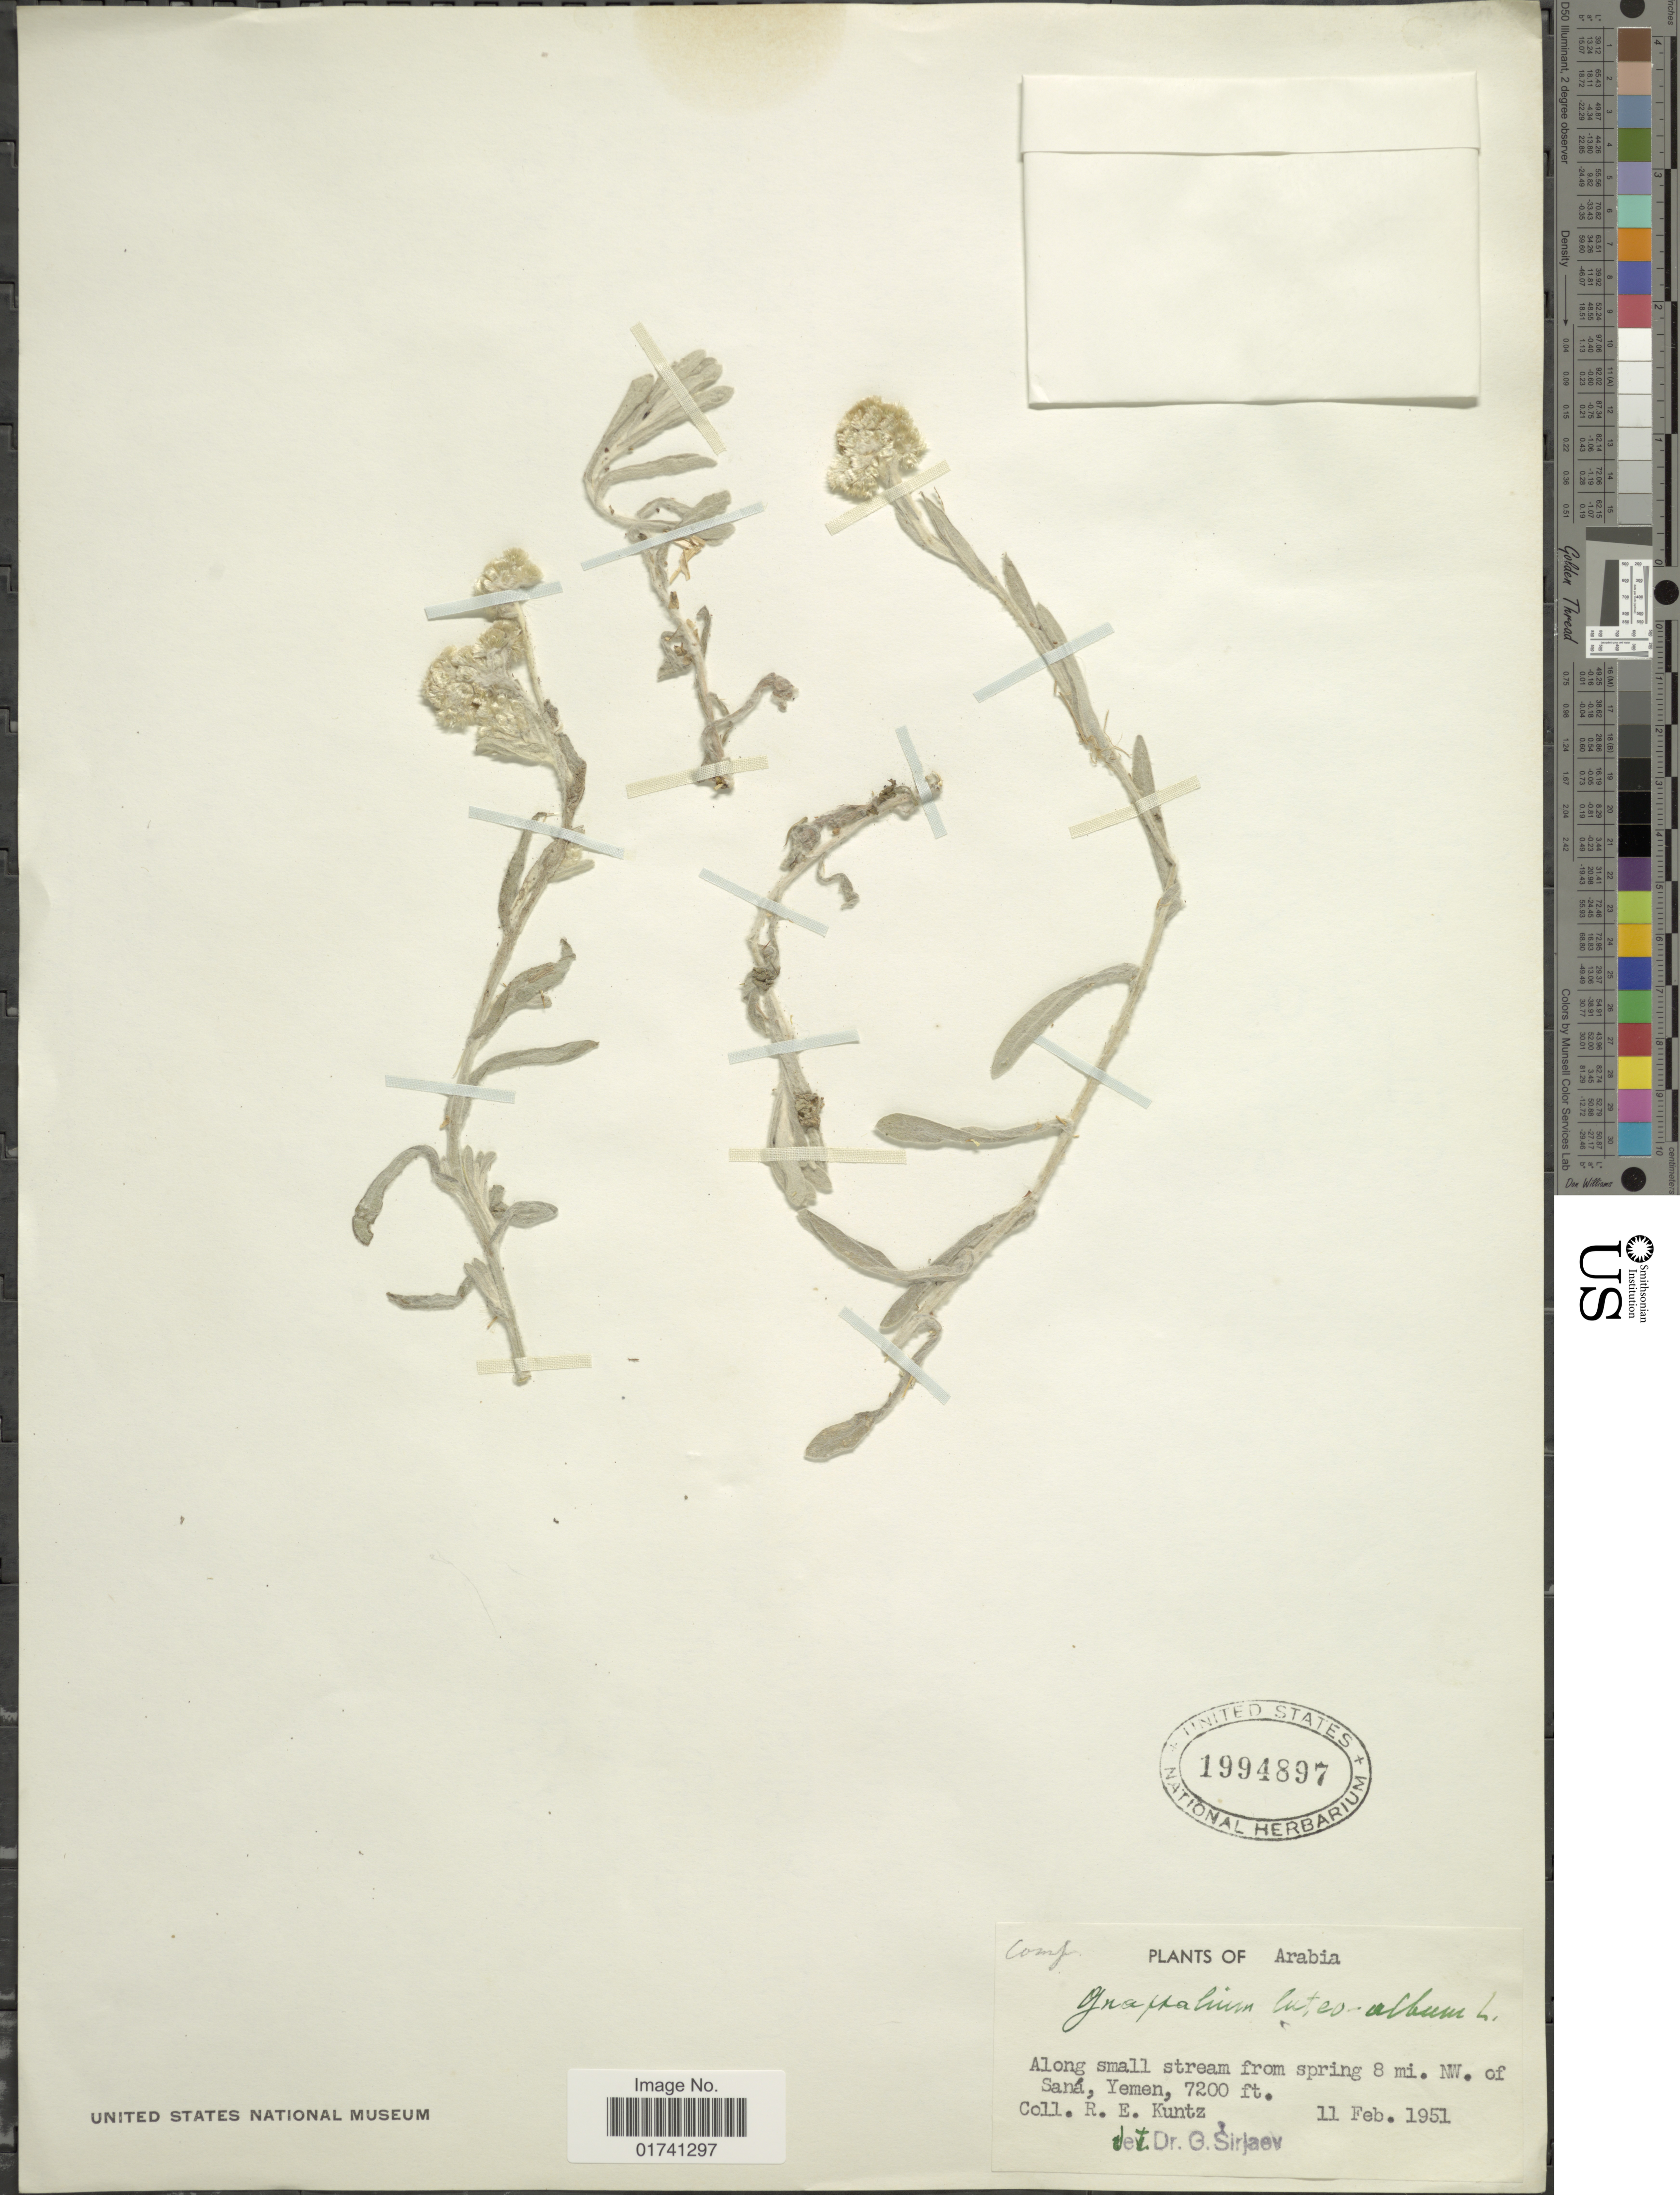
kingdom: Plantae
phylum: Tracheophyta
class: Magnoliopsida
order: Asterales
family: Asteraceae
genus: Laphangium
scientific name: Laphangium luteoalbum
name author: (L.) Tzvelev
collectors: R. E. Kuntz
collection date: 1951-02-11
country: Yemen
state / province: San'a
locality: Along small stream from spring 8 mi. NW. of Saná, Yemen.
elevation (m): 2195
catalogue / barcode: US 1994897